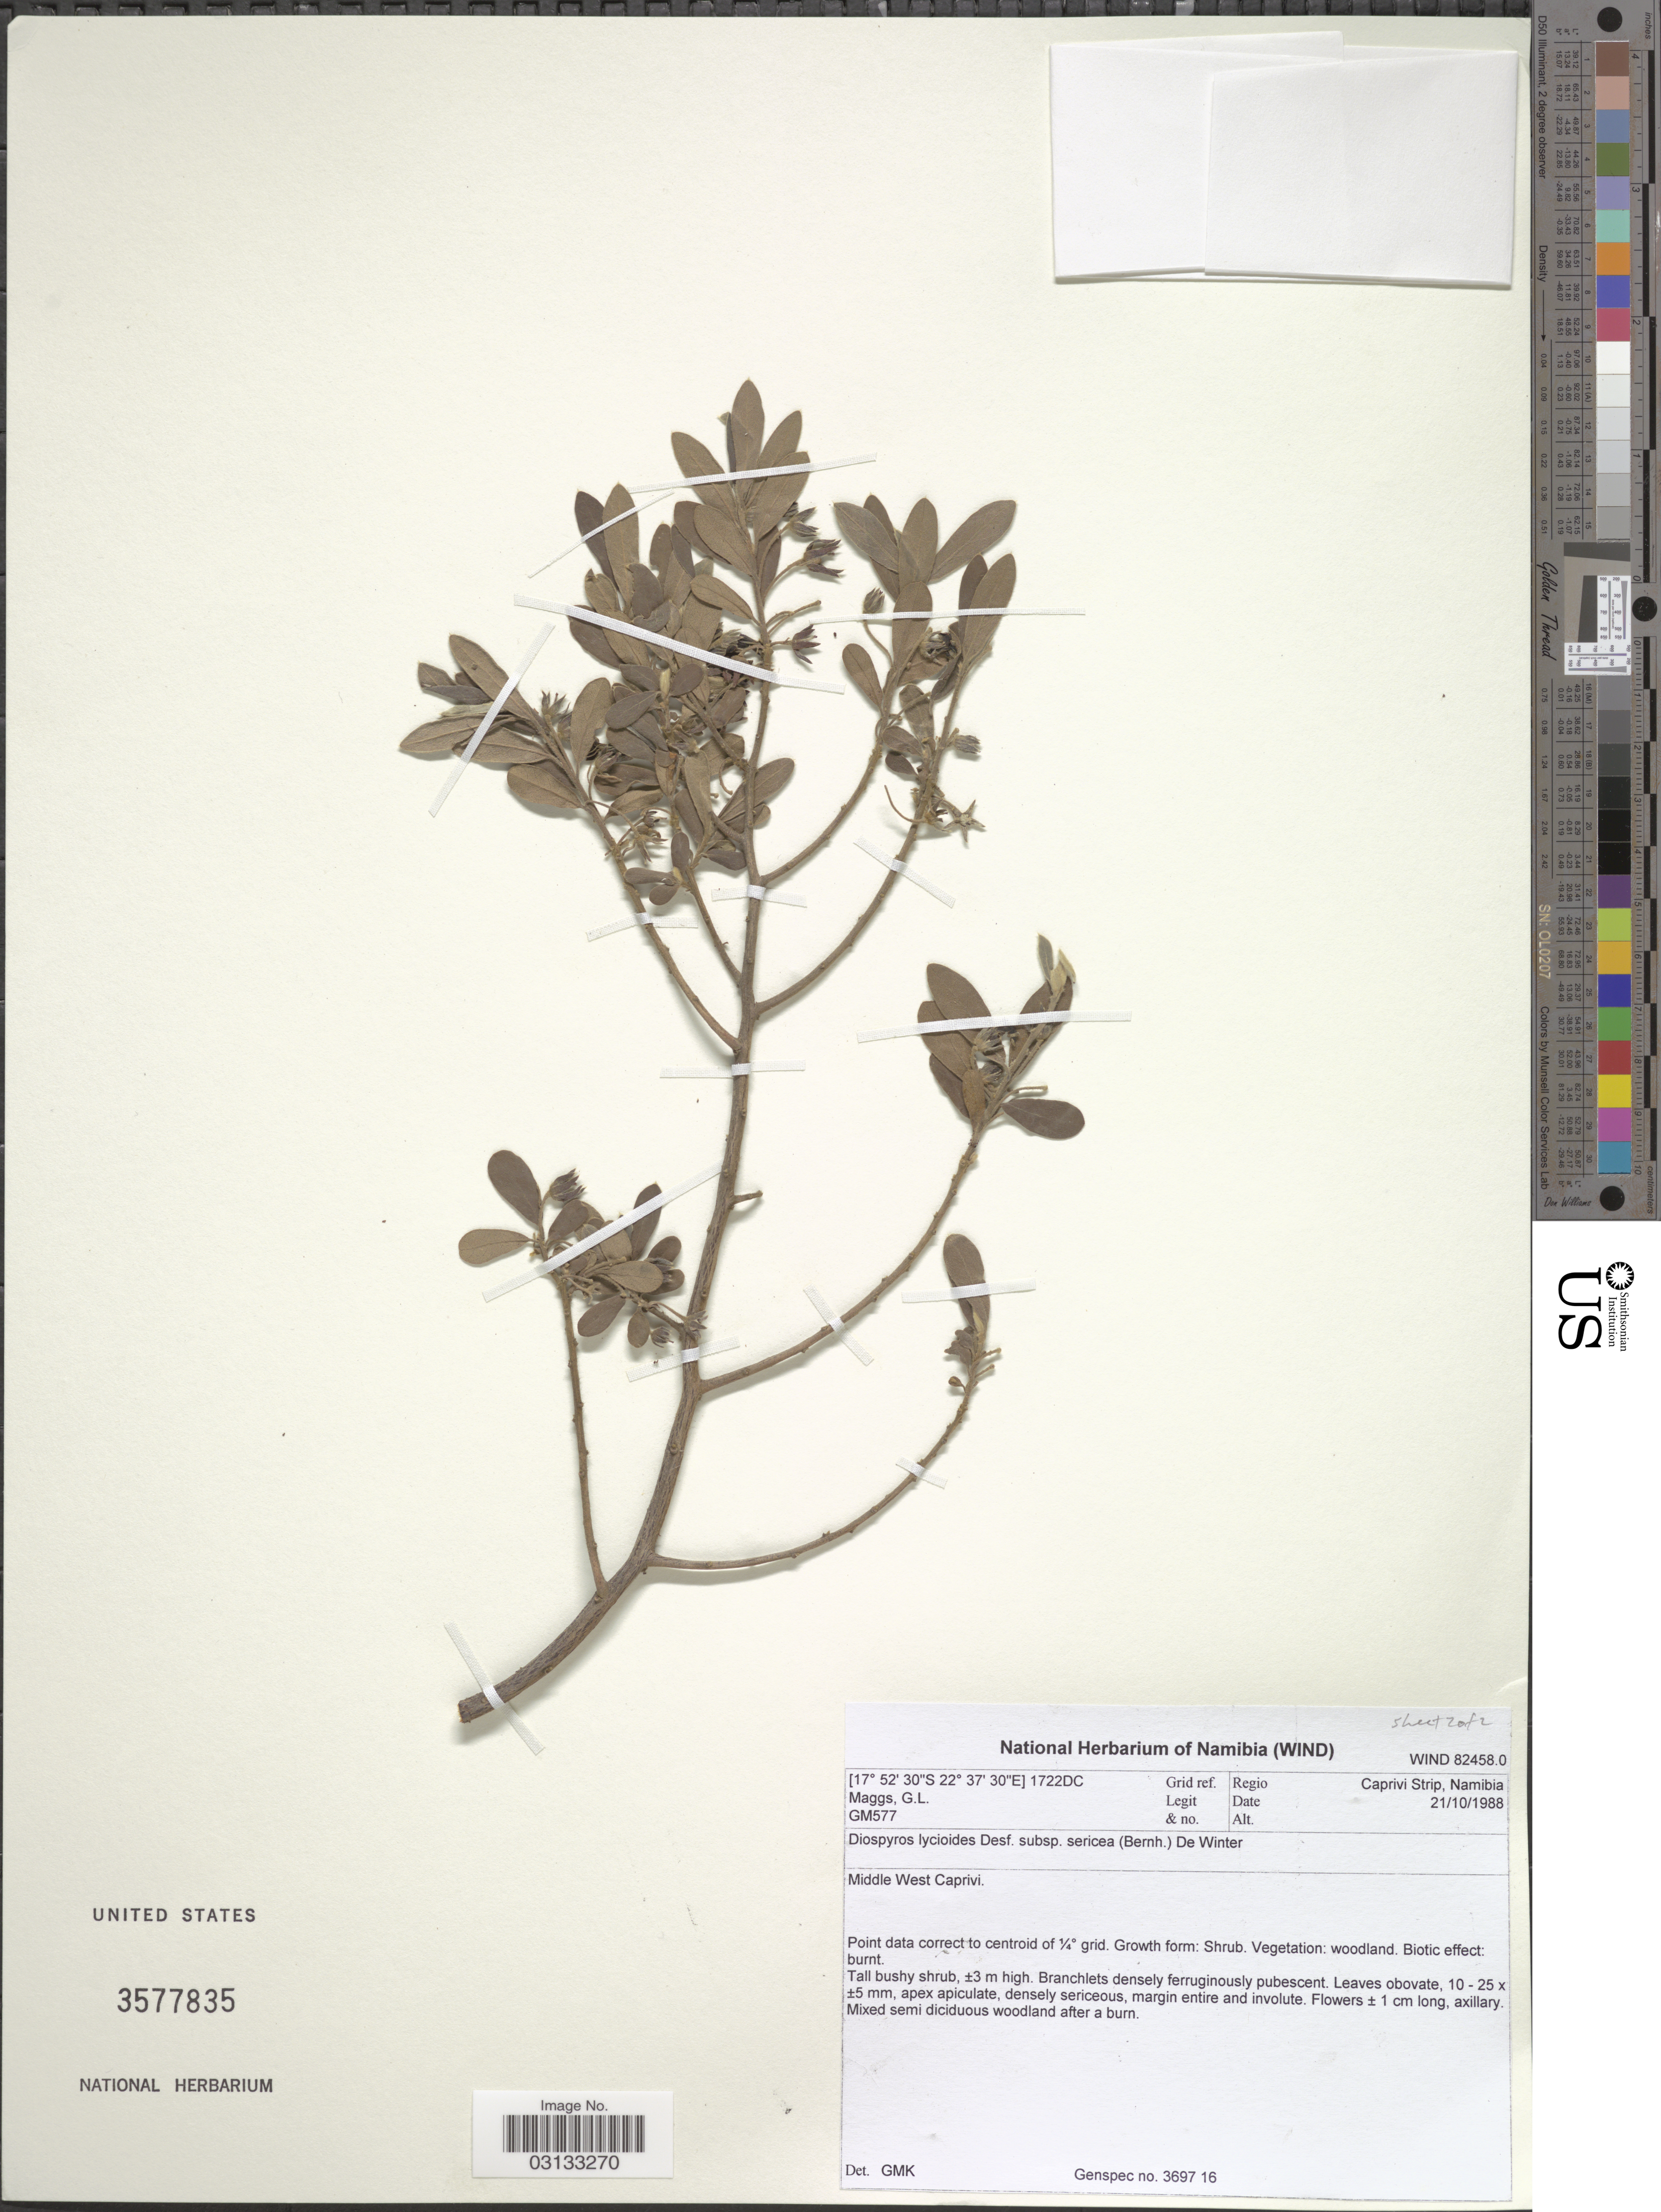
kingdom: Plantae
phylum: Tracheophyta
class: Magnoliopsida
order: Ericales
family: Ebenaceae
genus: Diospyros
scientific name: Diospyros lycioides subsp. sericea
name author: Desf.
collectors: G. Maggs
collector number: GM577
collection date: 1988-10-21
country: Namibia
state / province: Caprivi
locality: Grid ref. 1722DC, Regio Caprivi Strip, Namibia. Middle West Caprivi.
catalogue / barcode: US 3577835